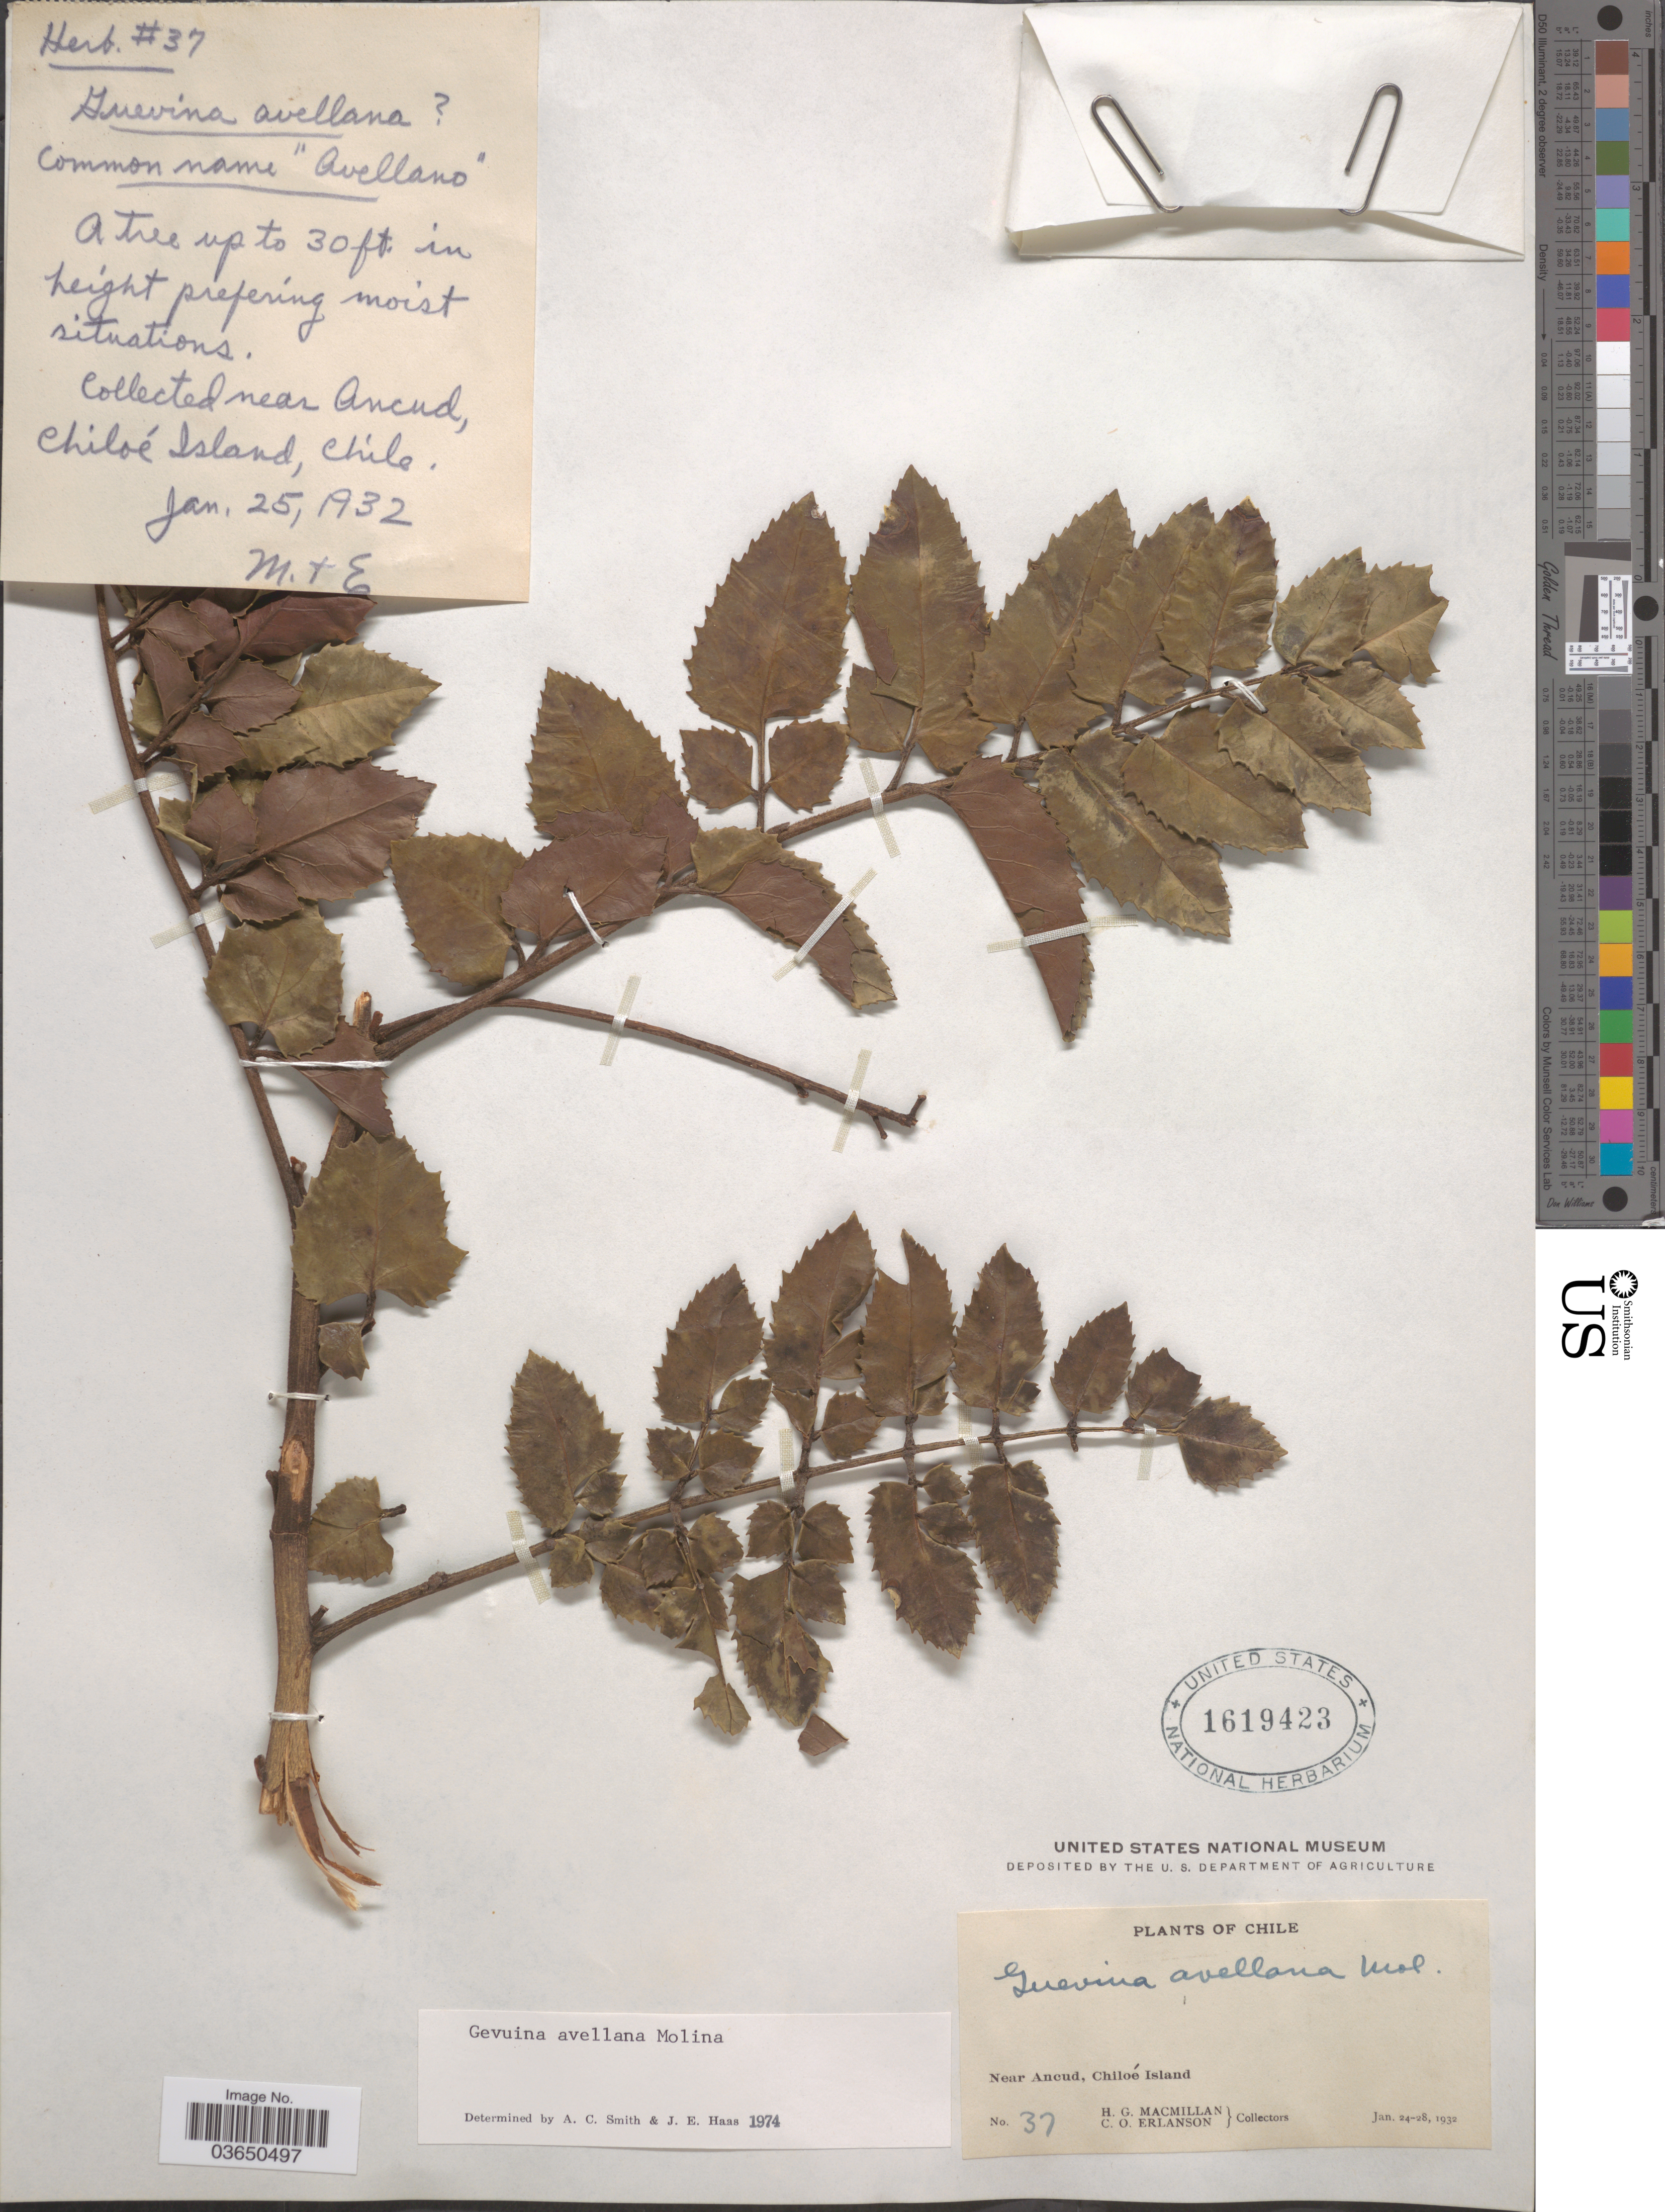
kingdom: Plantae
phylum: Tracheophyta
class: Magnoliopsida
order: Proteales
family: Proteaceae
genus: Gevuina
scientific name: Gevuina avellana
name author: Molina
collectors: H. MacMillan & C. O. Erlanson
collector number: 37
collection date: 1932-01-25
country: Chile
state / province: Arica y Parinacota (XV)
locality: Near Ancud, Chiloé Island.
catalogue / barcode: US 1619423